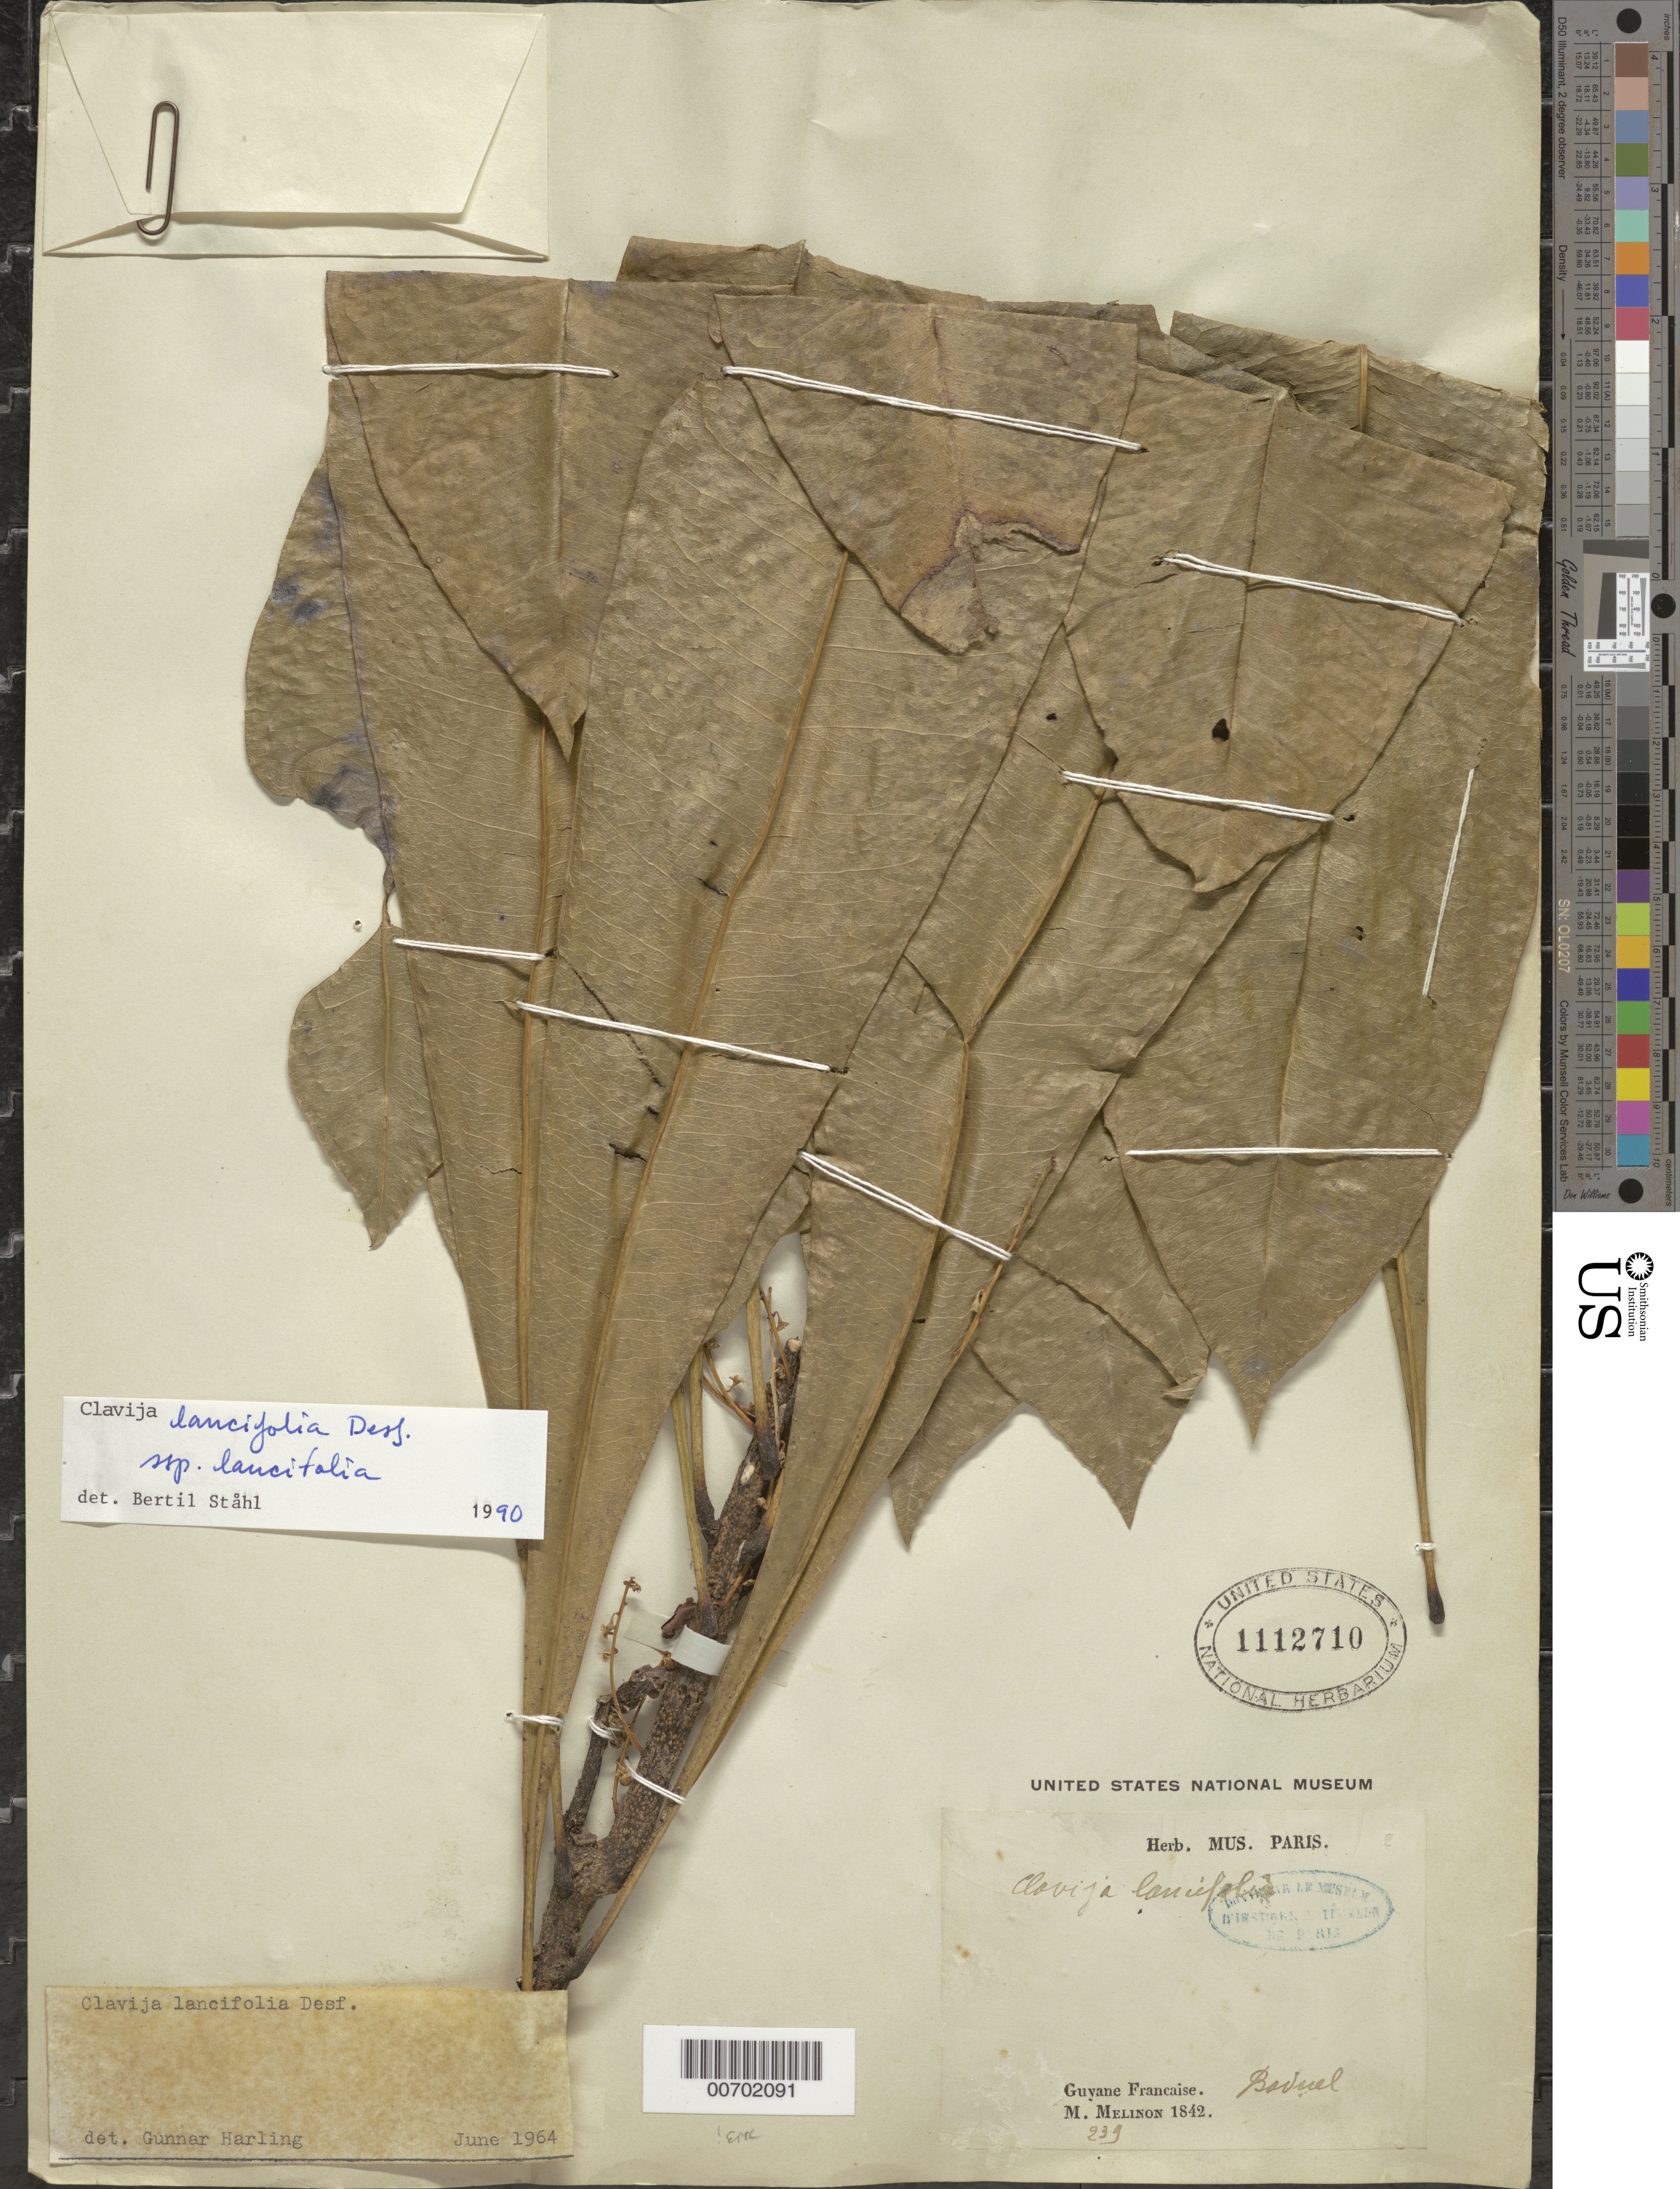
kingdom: Plantae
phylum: Tracheophyta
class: Magnoliopsida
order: Ericales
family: Primulaceae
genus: Clavija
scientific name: Clavija lancifolia subsp. lancifolia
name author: Desf.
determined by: Ståhl, B.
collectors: E. Mélinon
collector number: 239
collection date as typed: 1842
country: French Guiana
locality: Cayenne, vic., Badoeul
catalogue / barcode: US 1112710